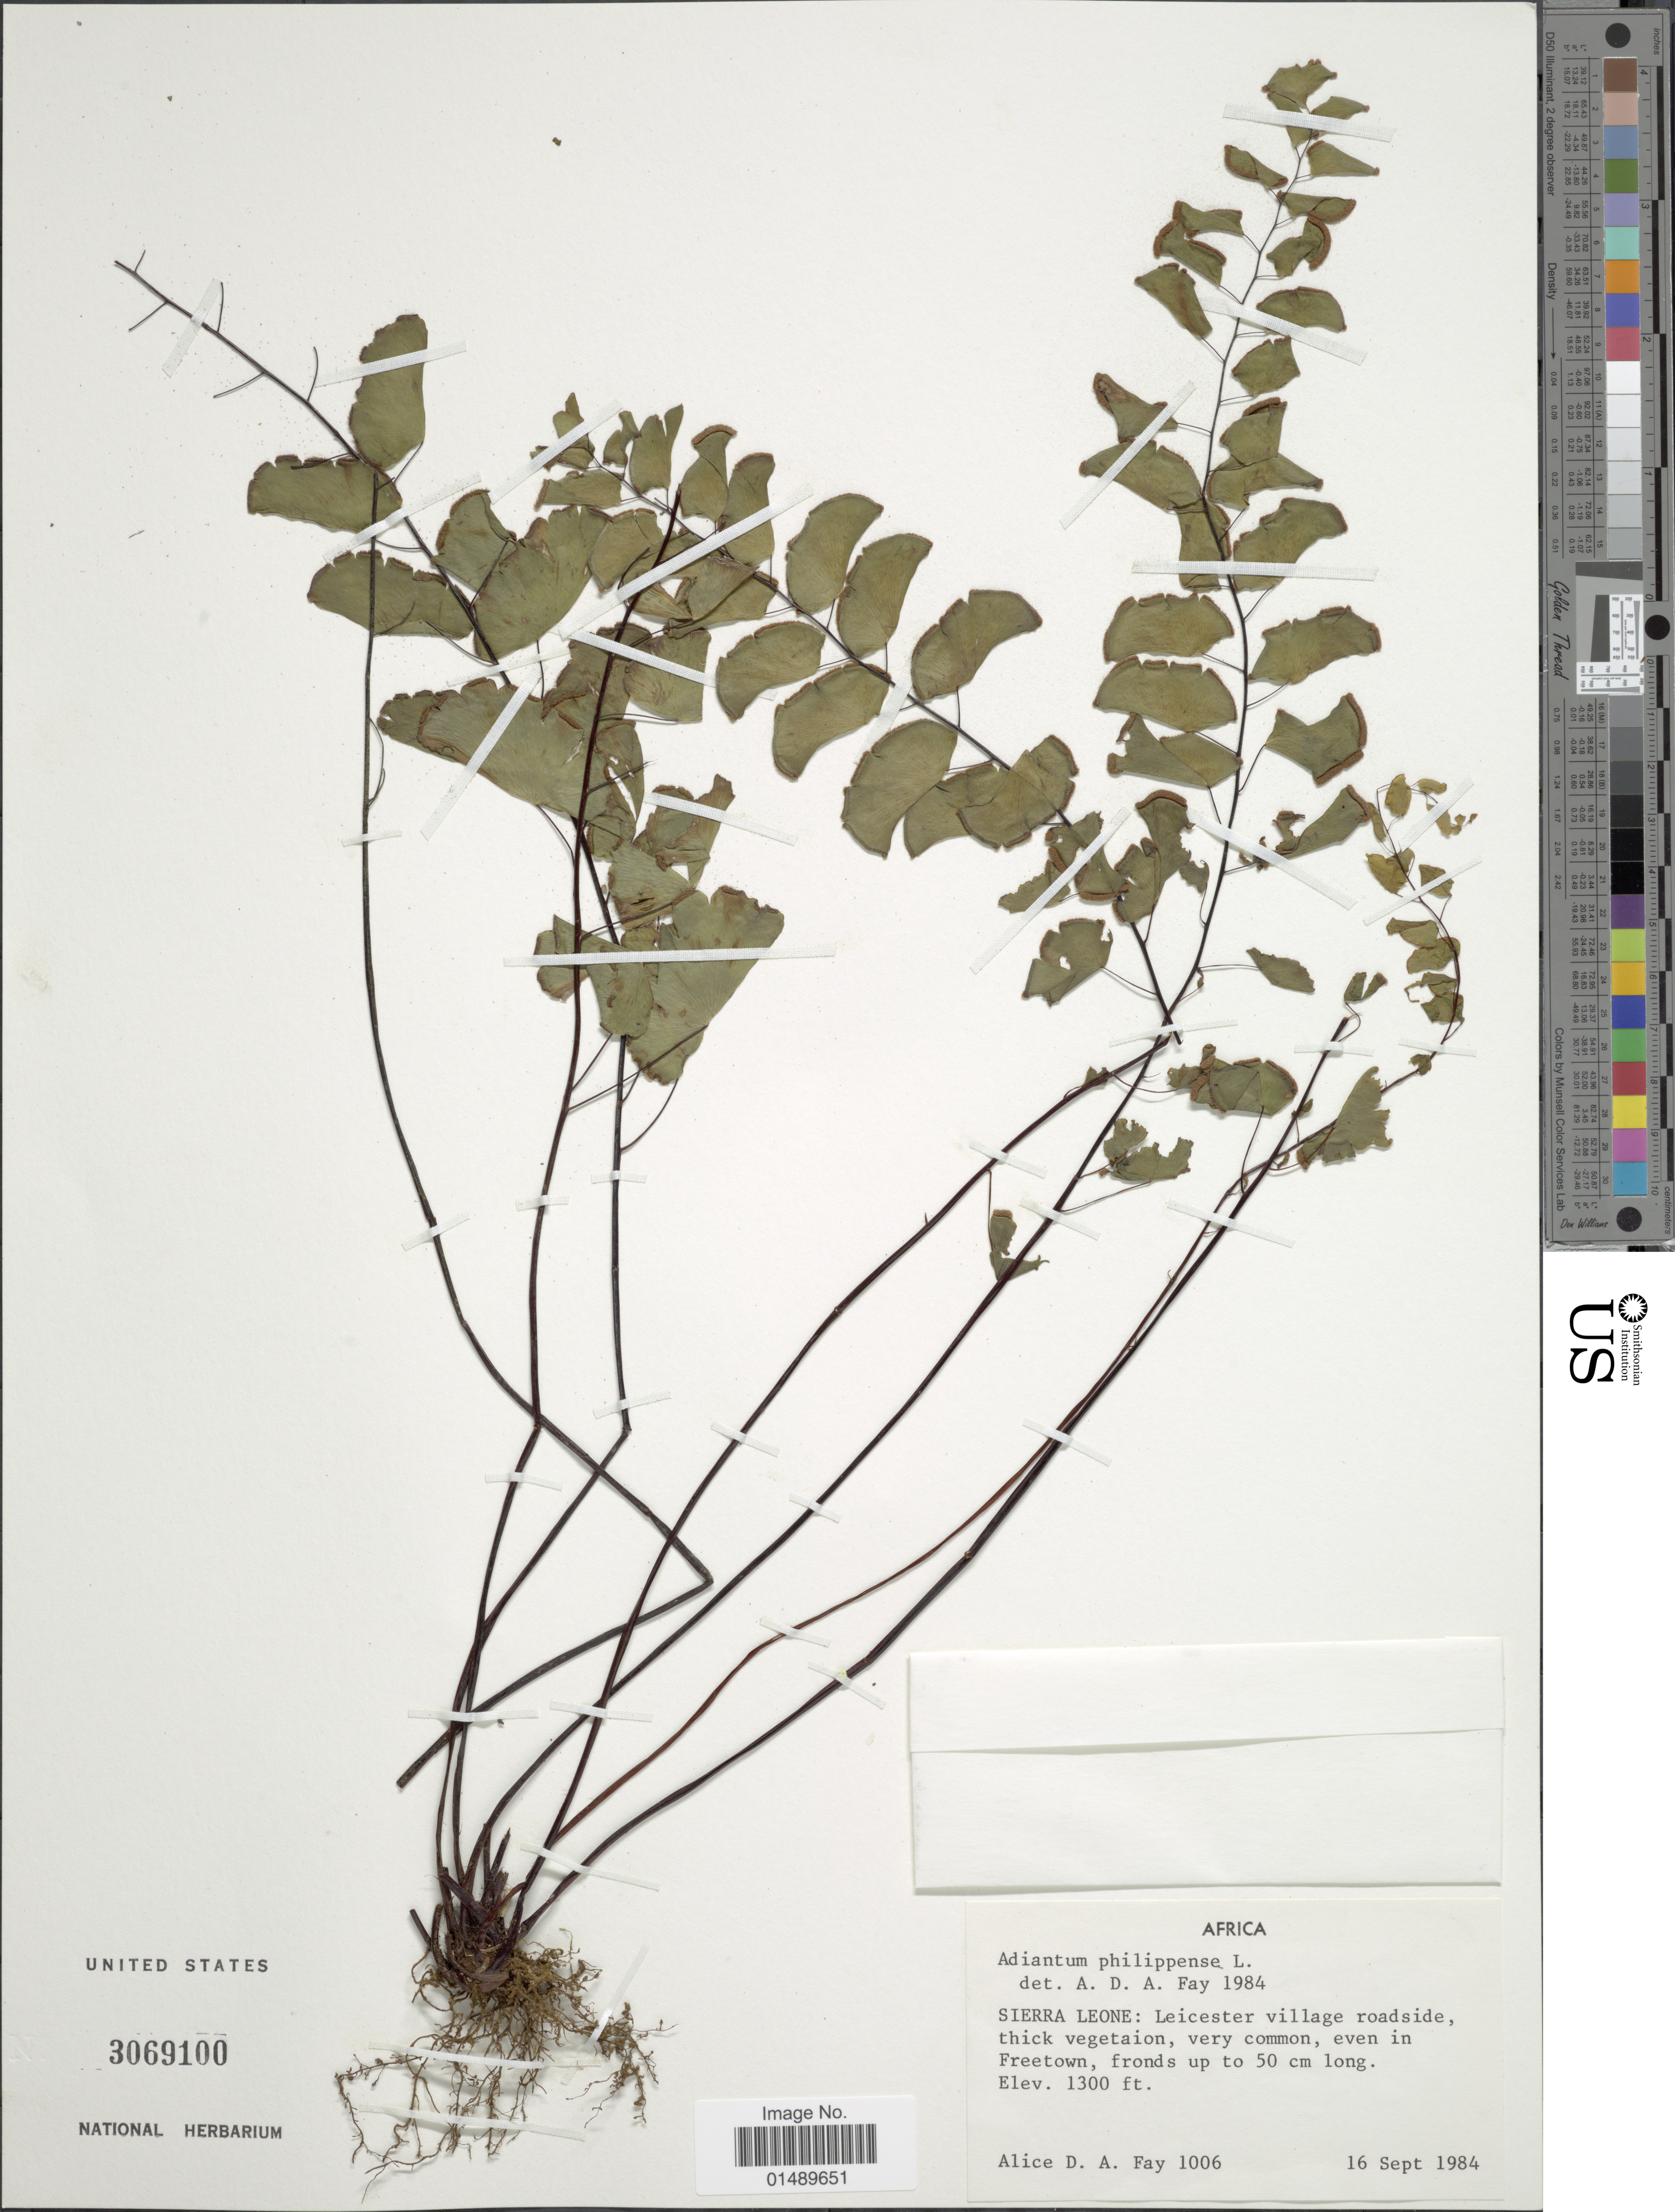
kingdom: Plantae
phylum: Tracheophyta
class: Polypodiopsida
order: Polypodiales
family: Pteridaceae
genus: Adiantum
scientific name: Adiantum philippense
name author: L.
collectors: A. Fay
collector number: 1006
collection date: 1984-09-16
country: Sierra Leone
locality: Africa, Sierra Leone: Leicester village roadside.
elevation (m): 396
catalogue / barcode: US 3069100